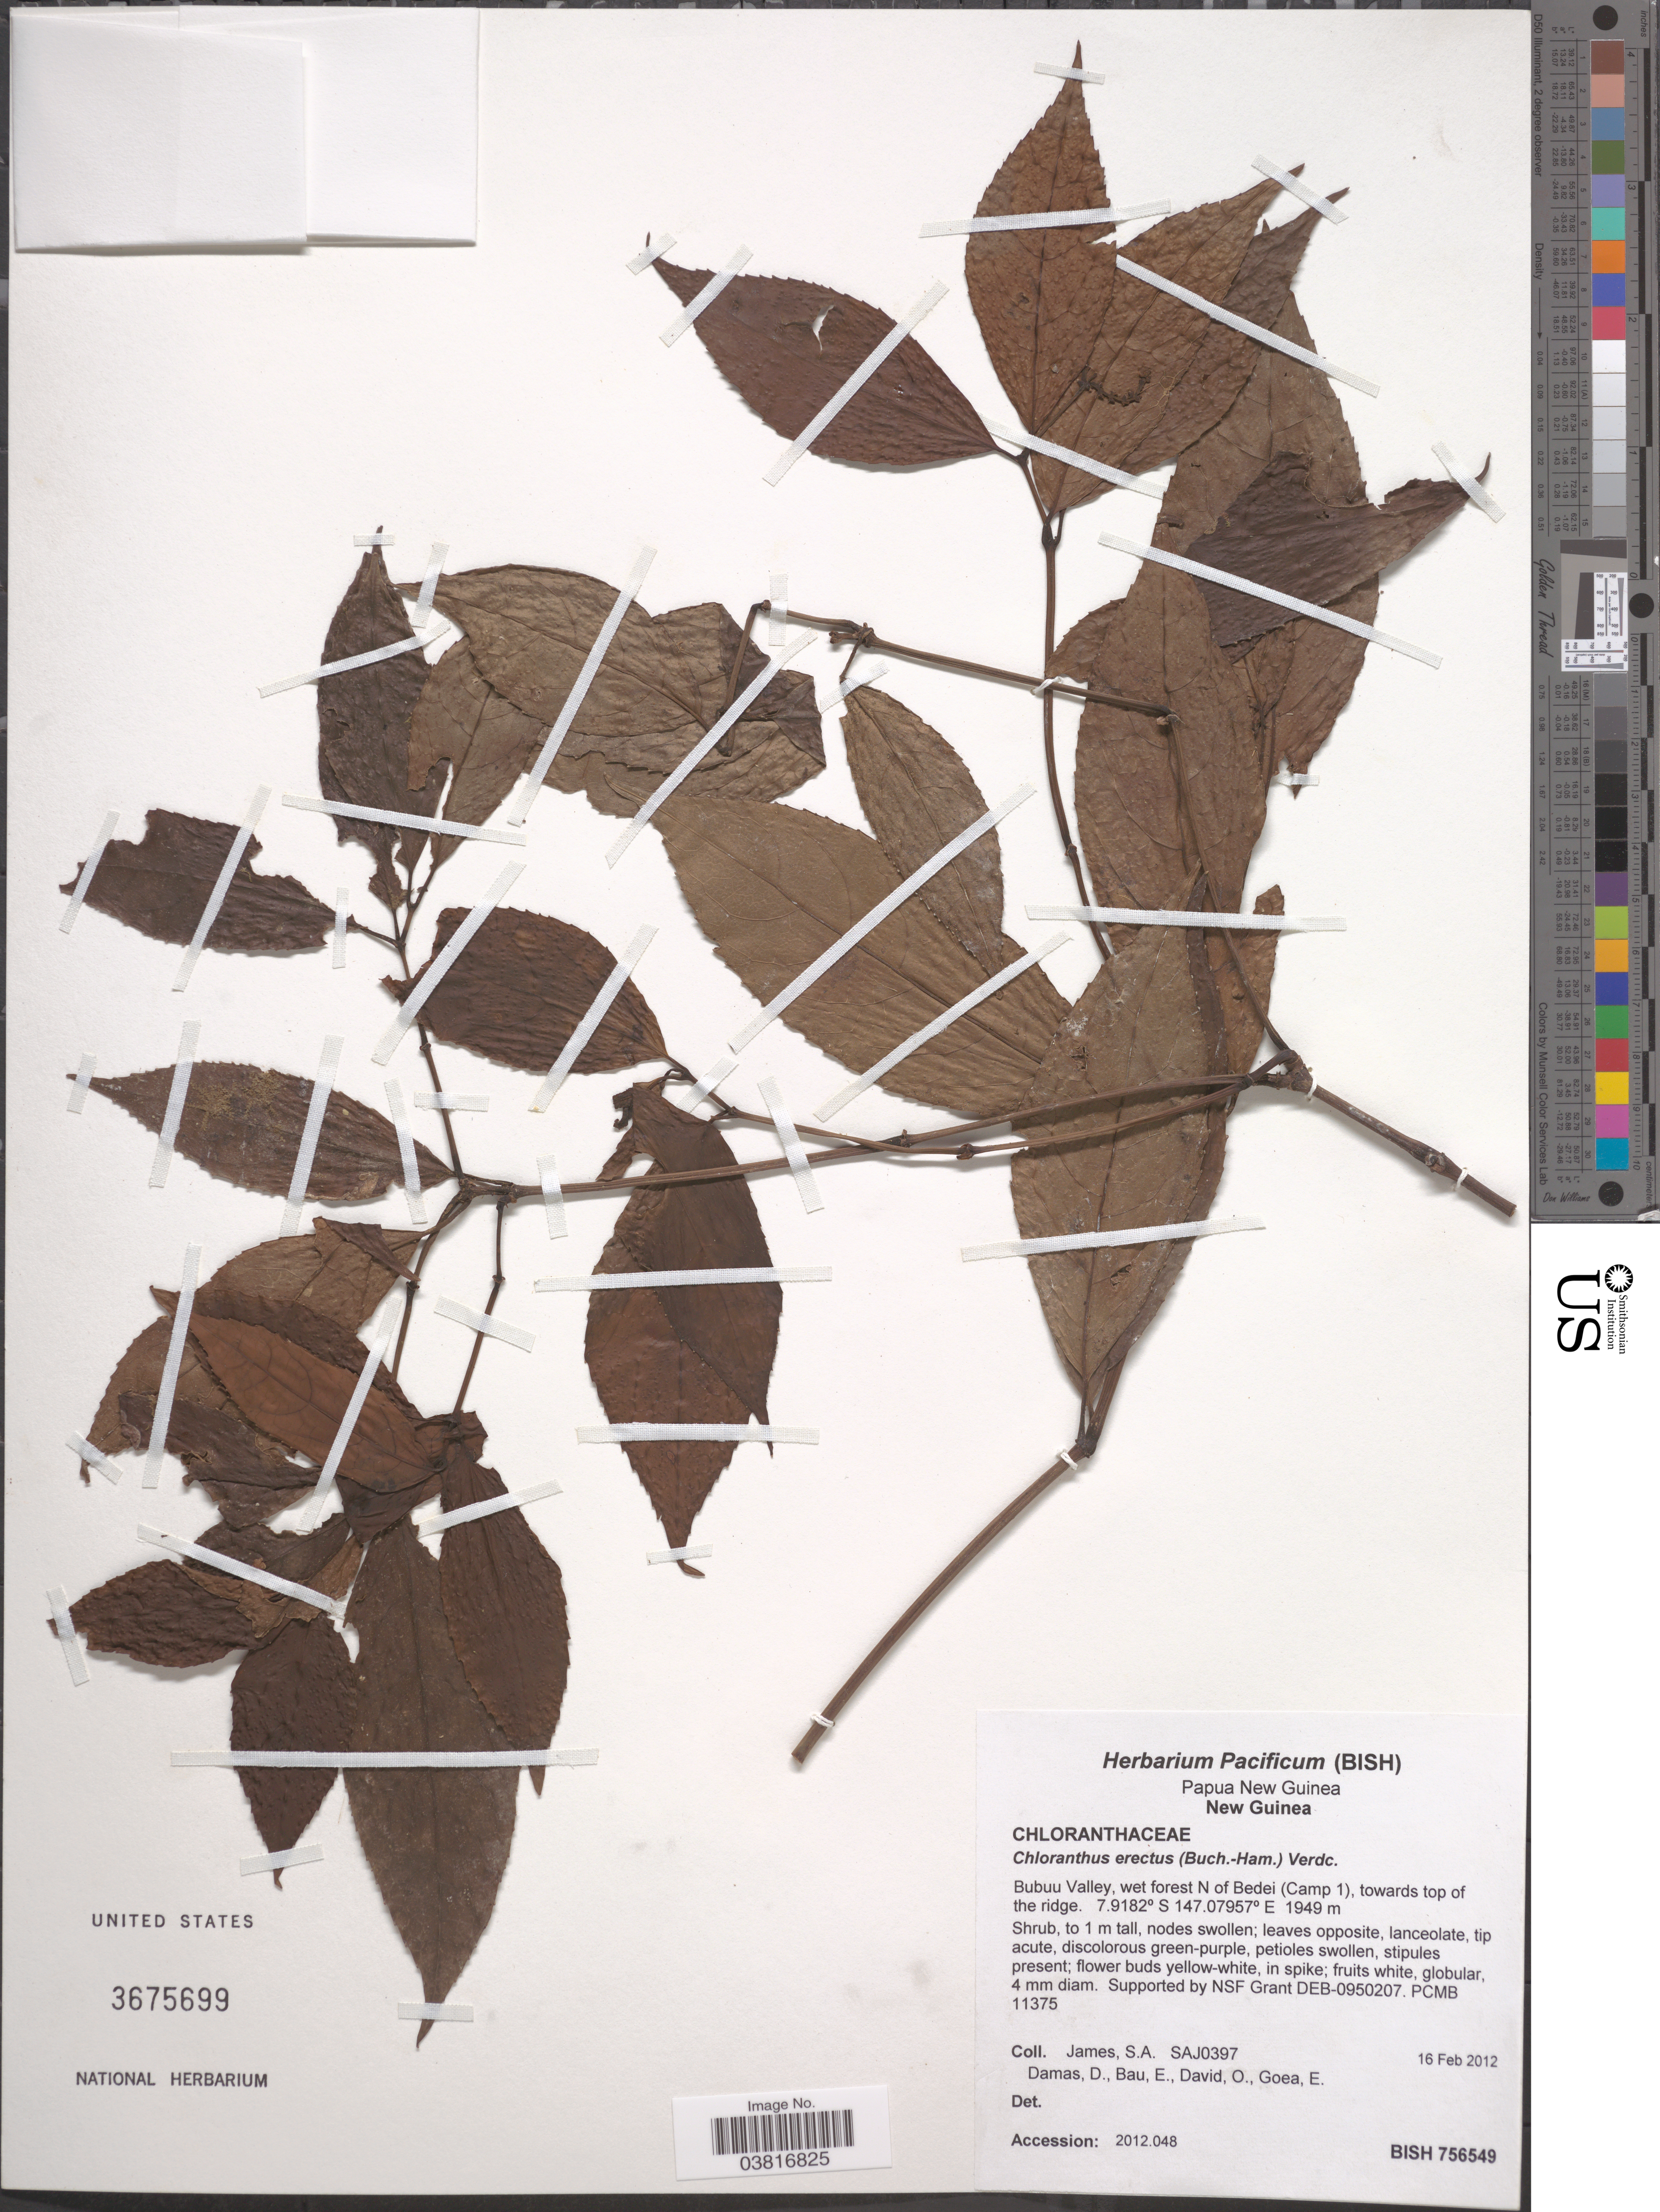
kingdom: Plantae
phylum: Tracheophyta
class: Magnoliopsida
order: Chloranthales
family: Chloranthaceae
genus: Chloranthus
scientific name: Chloranthus erectus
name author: (Buch.-Ham.) Verdc.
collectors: S. James, D. Damas, E. Bau, O. David & E. Goea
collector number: SAJ0397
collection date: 2012-02-16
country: Papua New Guinea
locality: New Guinea. Bubuu Valley, wet forest N of Bedei (Camp 1), towards top of the ridge.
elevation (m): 1949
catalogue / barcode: US 3675699